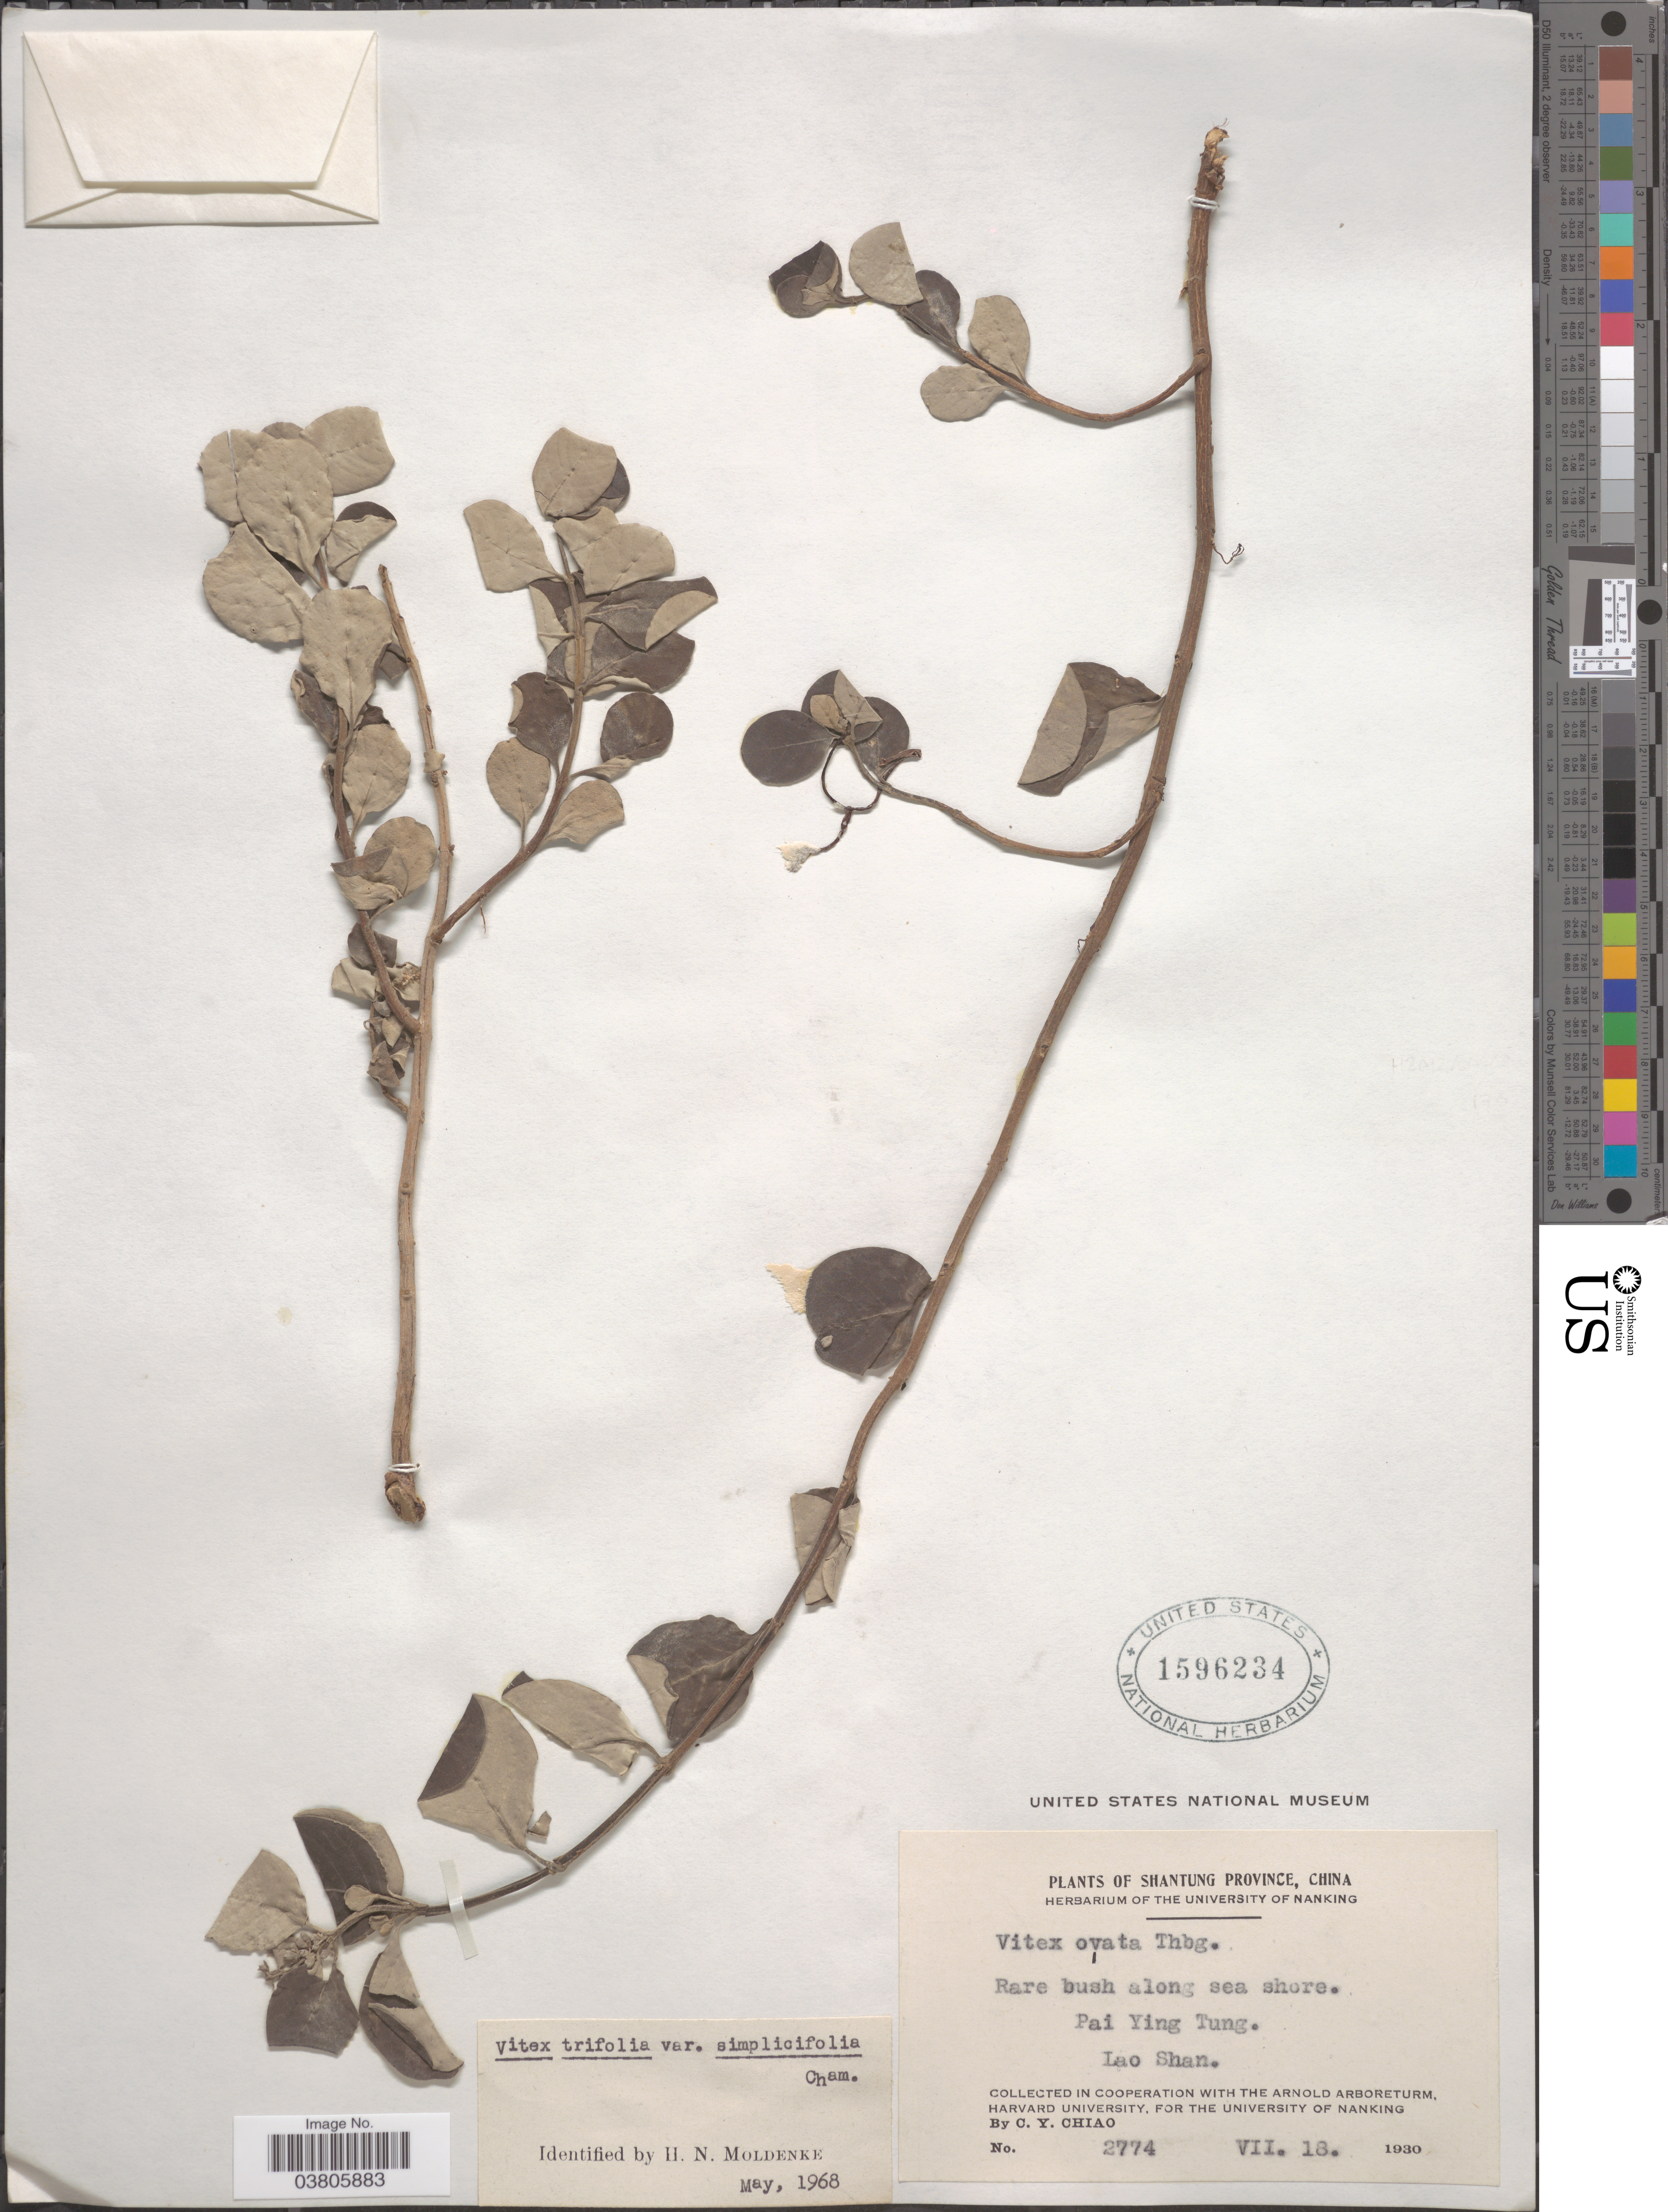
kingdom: Plantae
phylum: Tracheophyta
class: Magnoliopsida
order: Lamiales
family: Lamiaceae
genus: Vitex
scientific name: Vitex negundo var. simplicifolia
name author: D.K. Zang & J.W. Sun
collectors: C. Y. Chiao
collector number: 2774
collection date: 1930-07-18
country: China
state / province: Shandong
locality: Shantung Province. Pai Ying Tung, Lao Shan.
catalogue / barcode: US 1596234